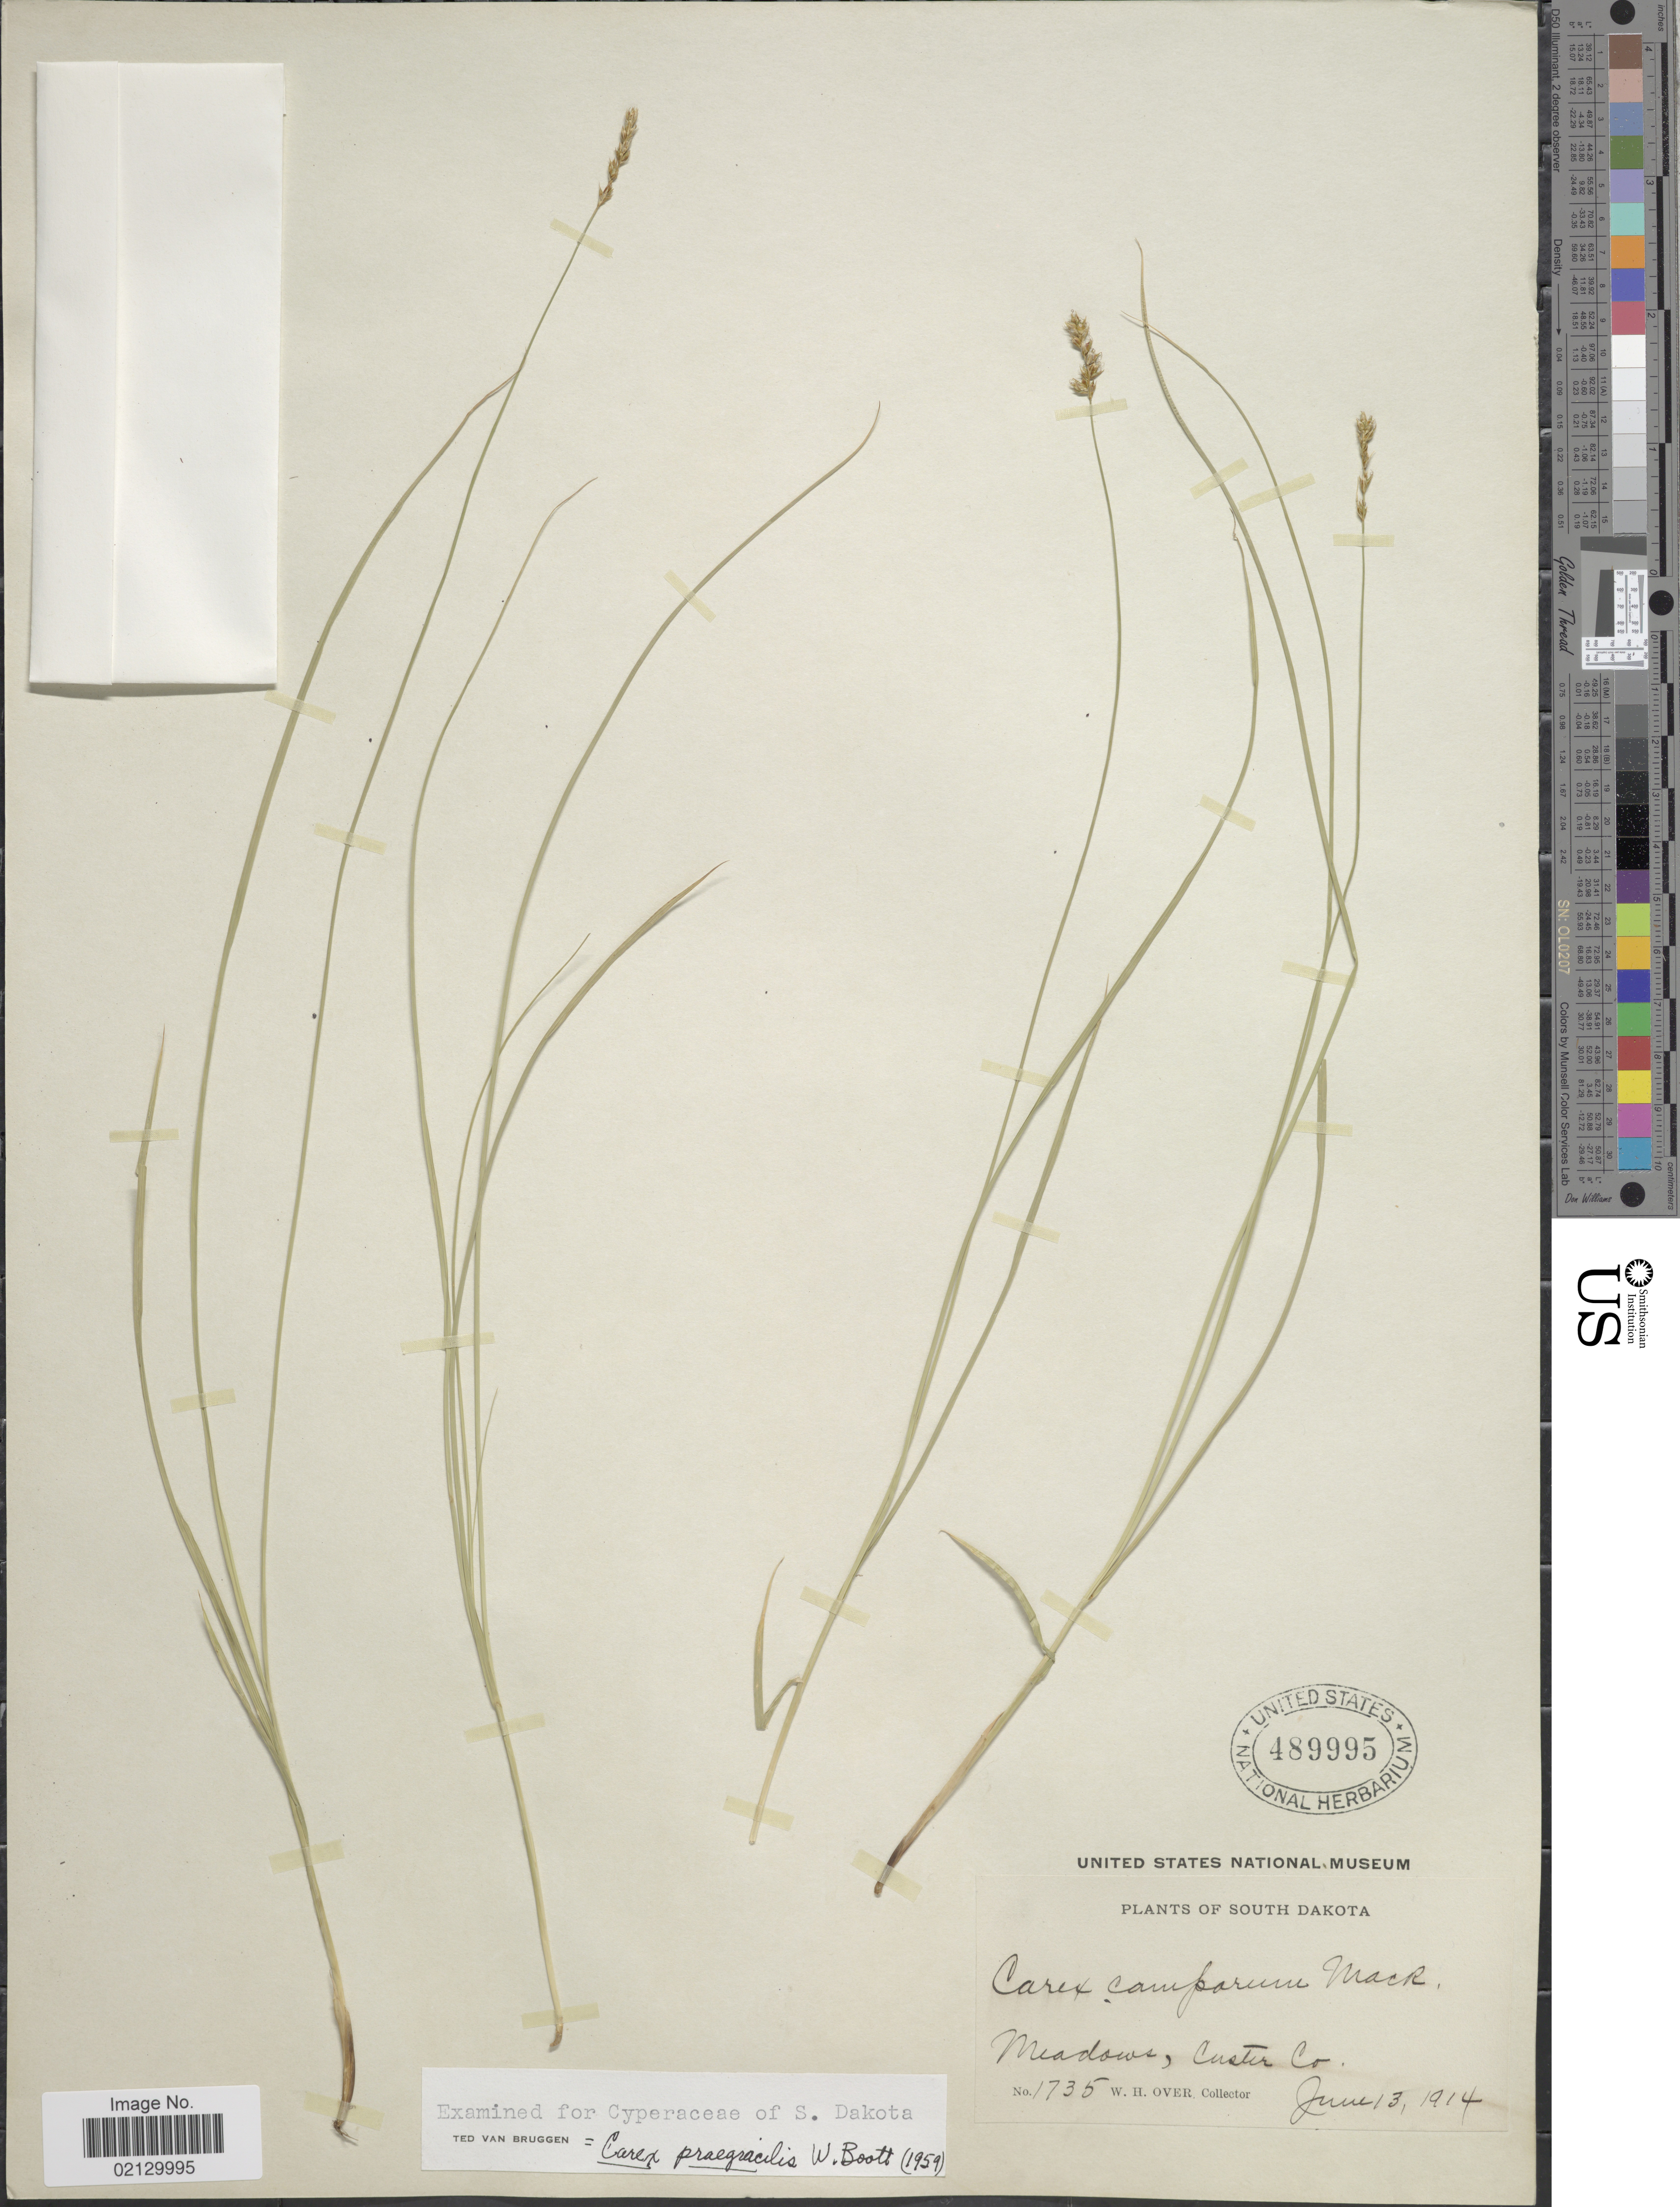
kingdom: Plantae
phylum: Tracheophyta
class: Liliopsida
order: Poales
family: Cyperaceae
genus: Carex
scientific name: Carex praegracilis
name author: W. Boott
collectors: W. Over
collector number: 1735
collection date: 1914-06-13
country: United States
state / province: South Dakota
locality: Meadow, Custer Co.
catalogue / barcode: US 48995